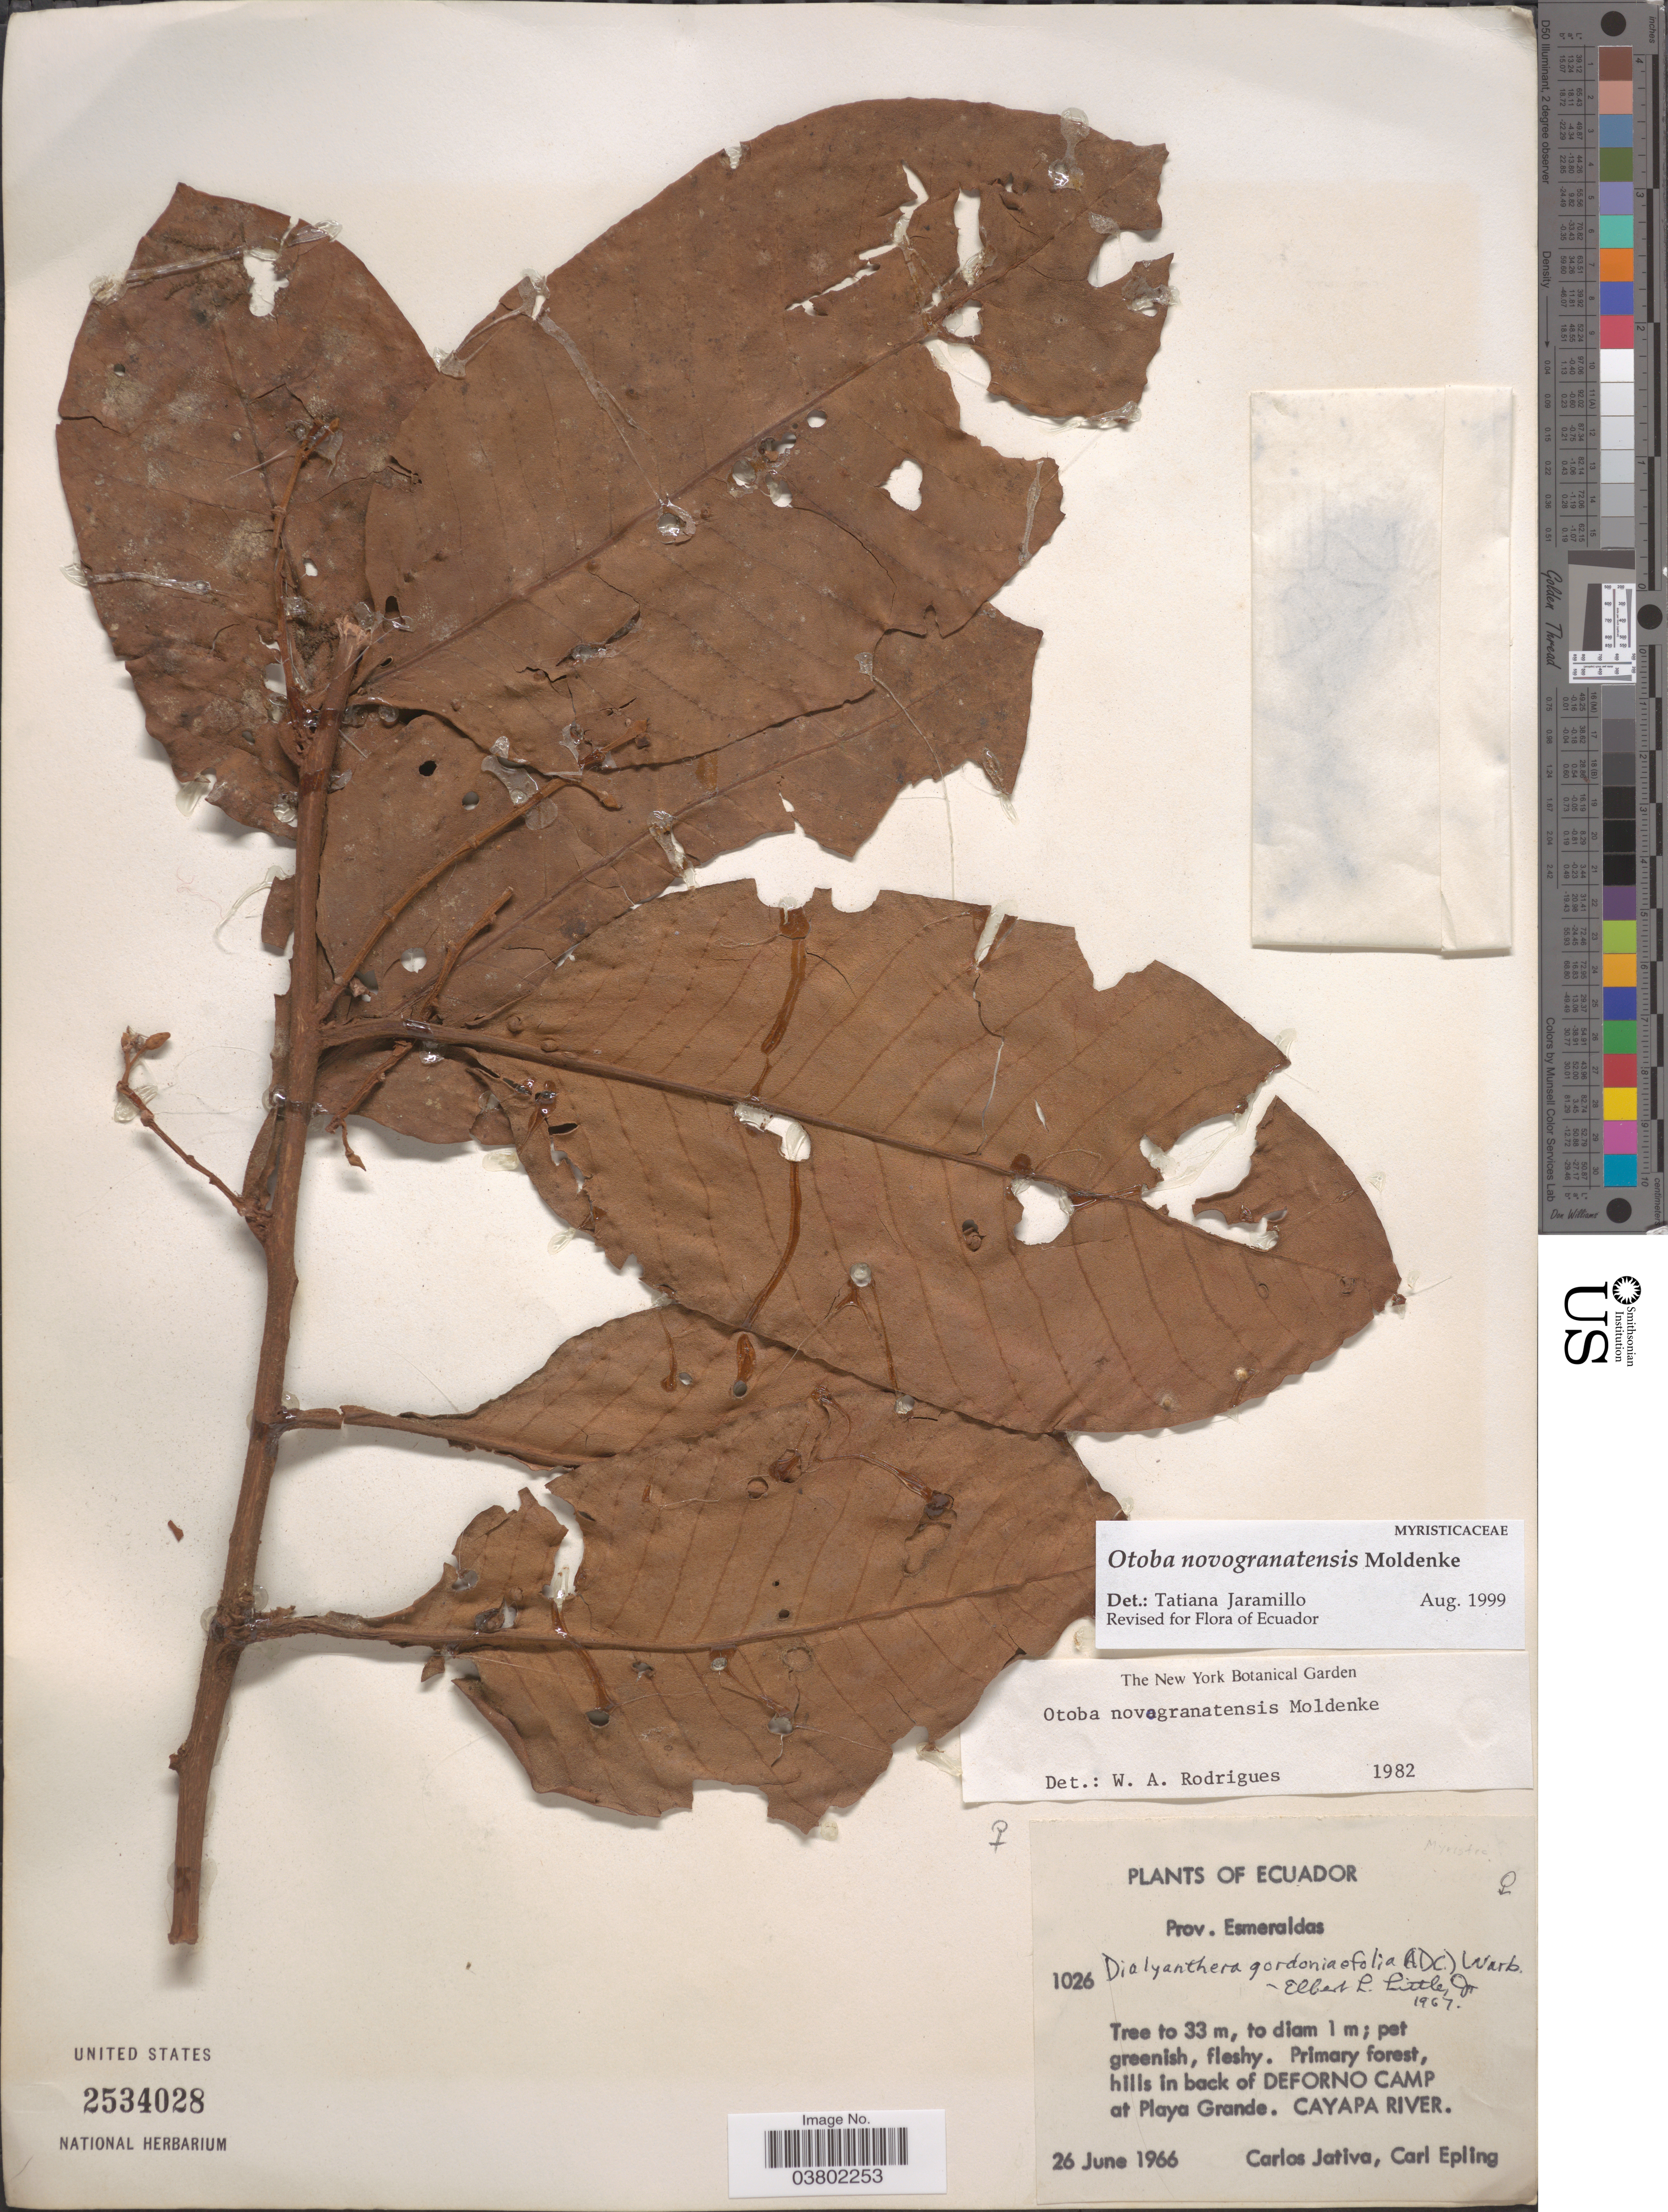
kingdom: Plantae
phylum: Tracheophyta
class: Magnoliopsida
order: Magnoliales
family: Myristicaceae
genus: Otoba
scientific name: Otoba novogranatensis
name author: Moldenke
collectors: C. D. Játiva & C. C. Epling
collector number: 1026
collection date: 1966-06-26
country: Ecuador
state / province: Esmeraldas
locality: Primary forest, hills in back of Deforno Camp at Playa Grande. Cayapa River.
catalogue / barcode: US 2534028